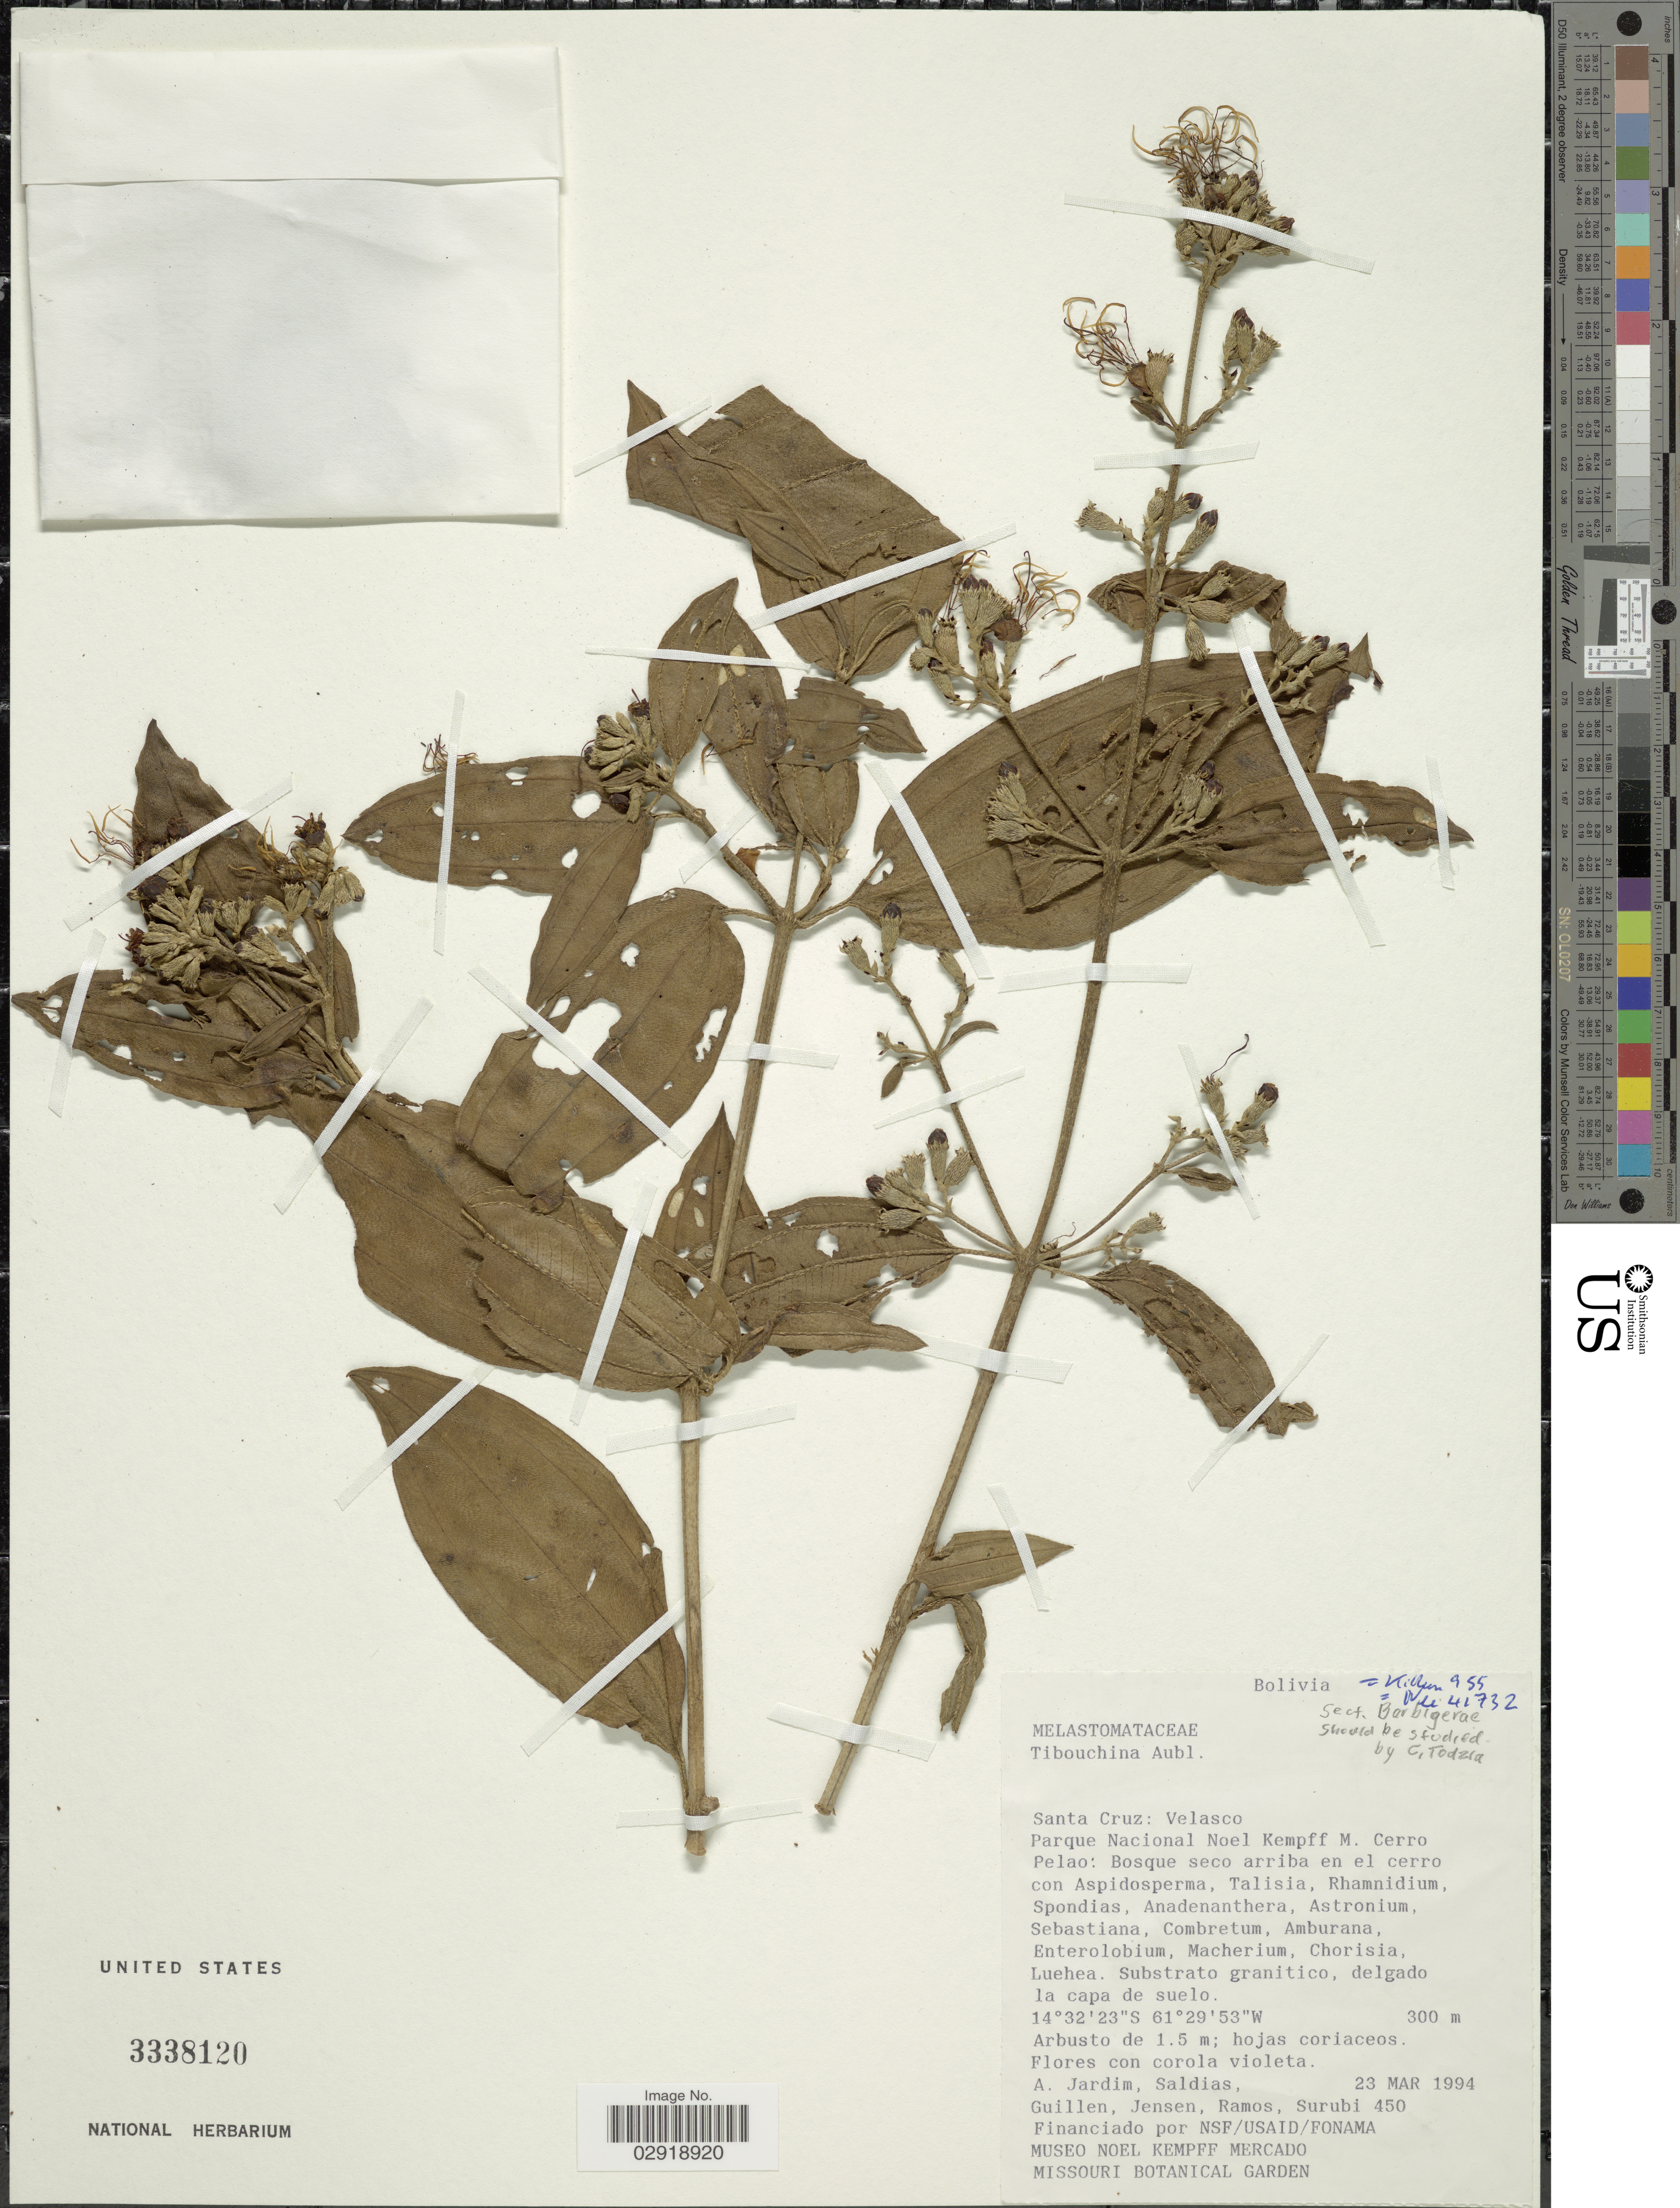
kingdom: Plantae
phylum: Tracheophyta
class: Magnoliopsida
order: Myrtales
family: Melastomataceae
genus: Tibouchina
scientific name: Tibouchina pogonanthera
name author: (Naudin) Cogn.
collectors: A. Jardim, -. Saldias, -- Guillen, Jensen & et al.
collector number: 450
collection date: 1994-03-23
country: Bolivia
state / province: Santa Cruz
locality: Velasco. Parque Nacional Noel Kempff M. cerro Pelao.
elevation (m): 300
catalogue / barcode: US 3338120